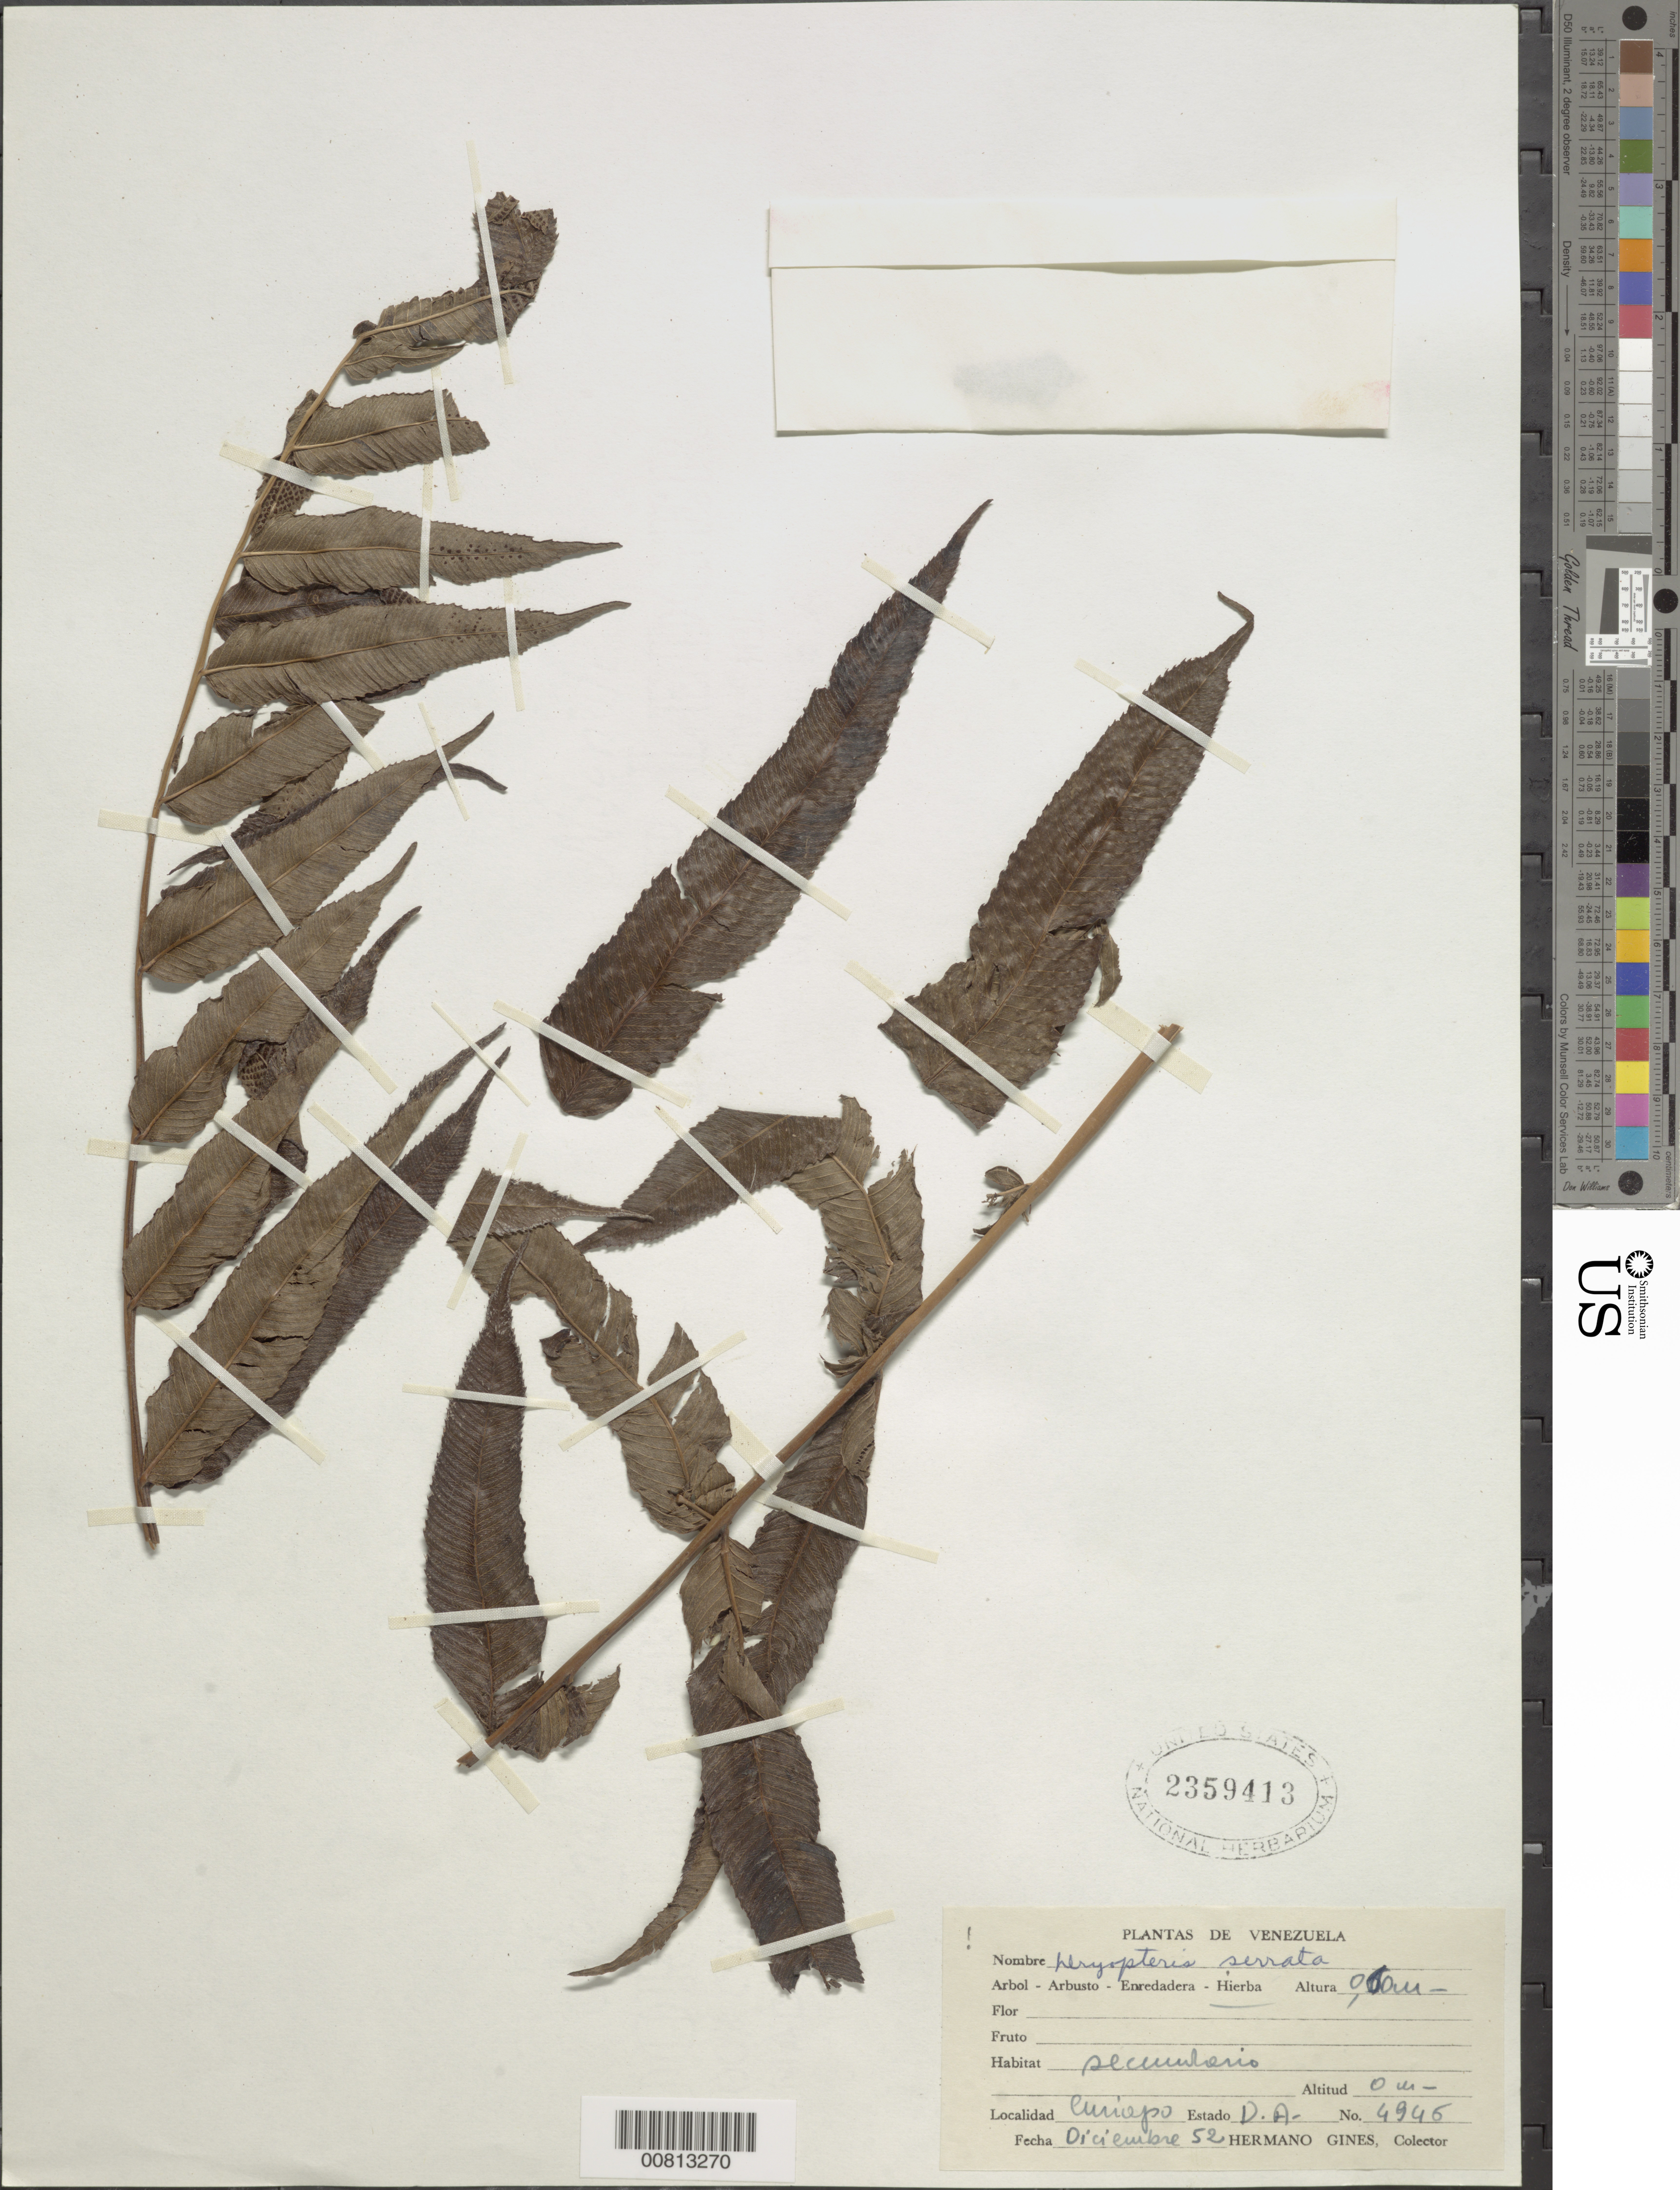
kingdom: Plantae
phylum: Tracheophyta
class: Polypodiopsida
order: Polypodiales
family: Thelypteridaceae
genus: Meniscium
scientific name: Meniscium serratum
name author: Cav.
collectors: H. Gines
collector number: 4946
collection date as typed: Dec-52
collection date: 1952-12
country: Venezuela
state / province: Delta Amacuro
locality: Curiapo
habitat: Secondary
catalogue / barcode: US 2359413